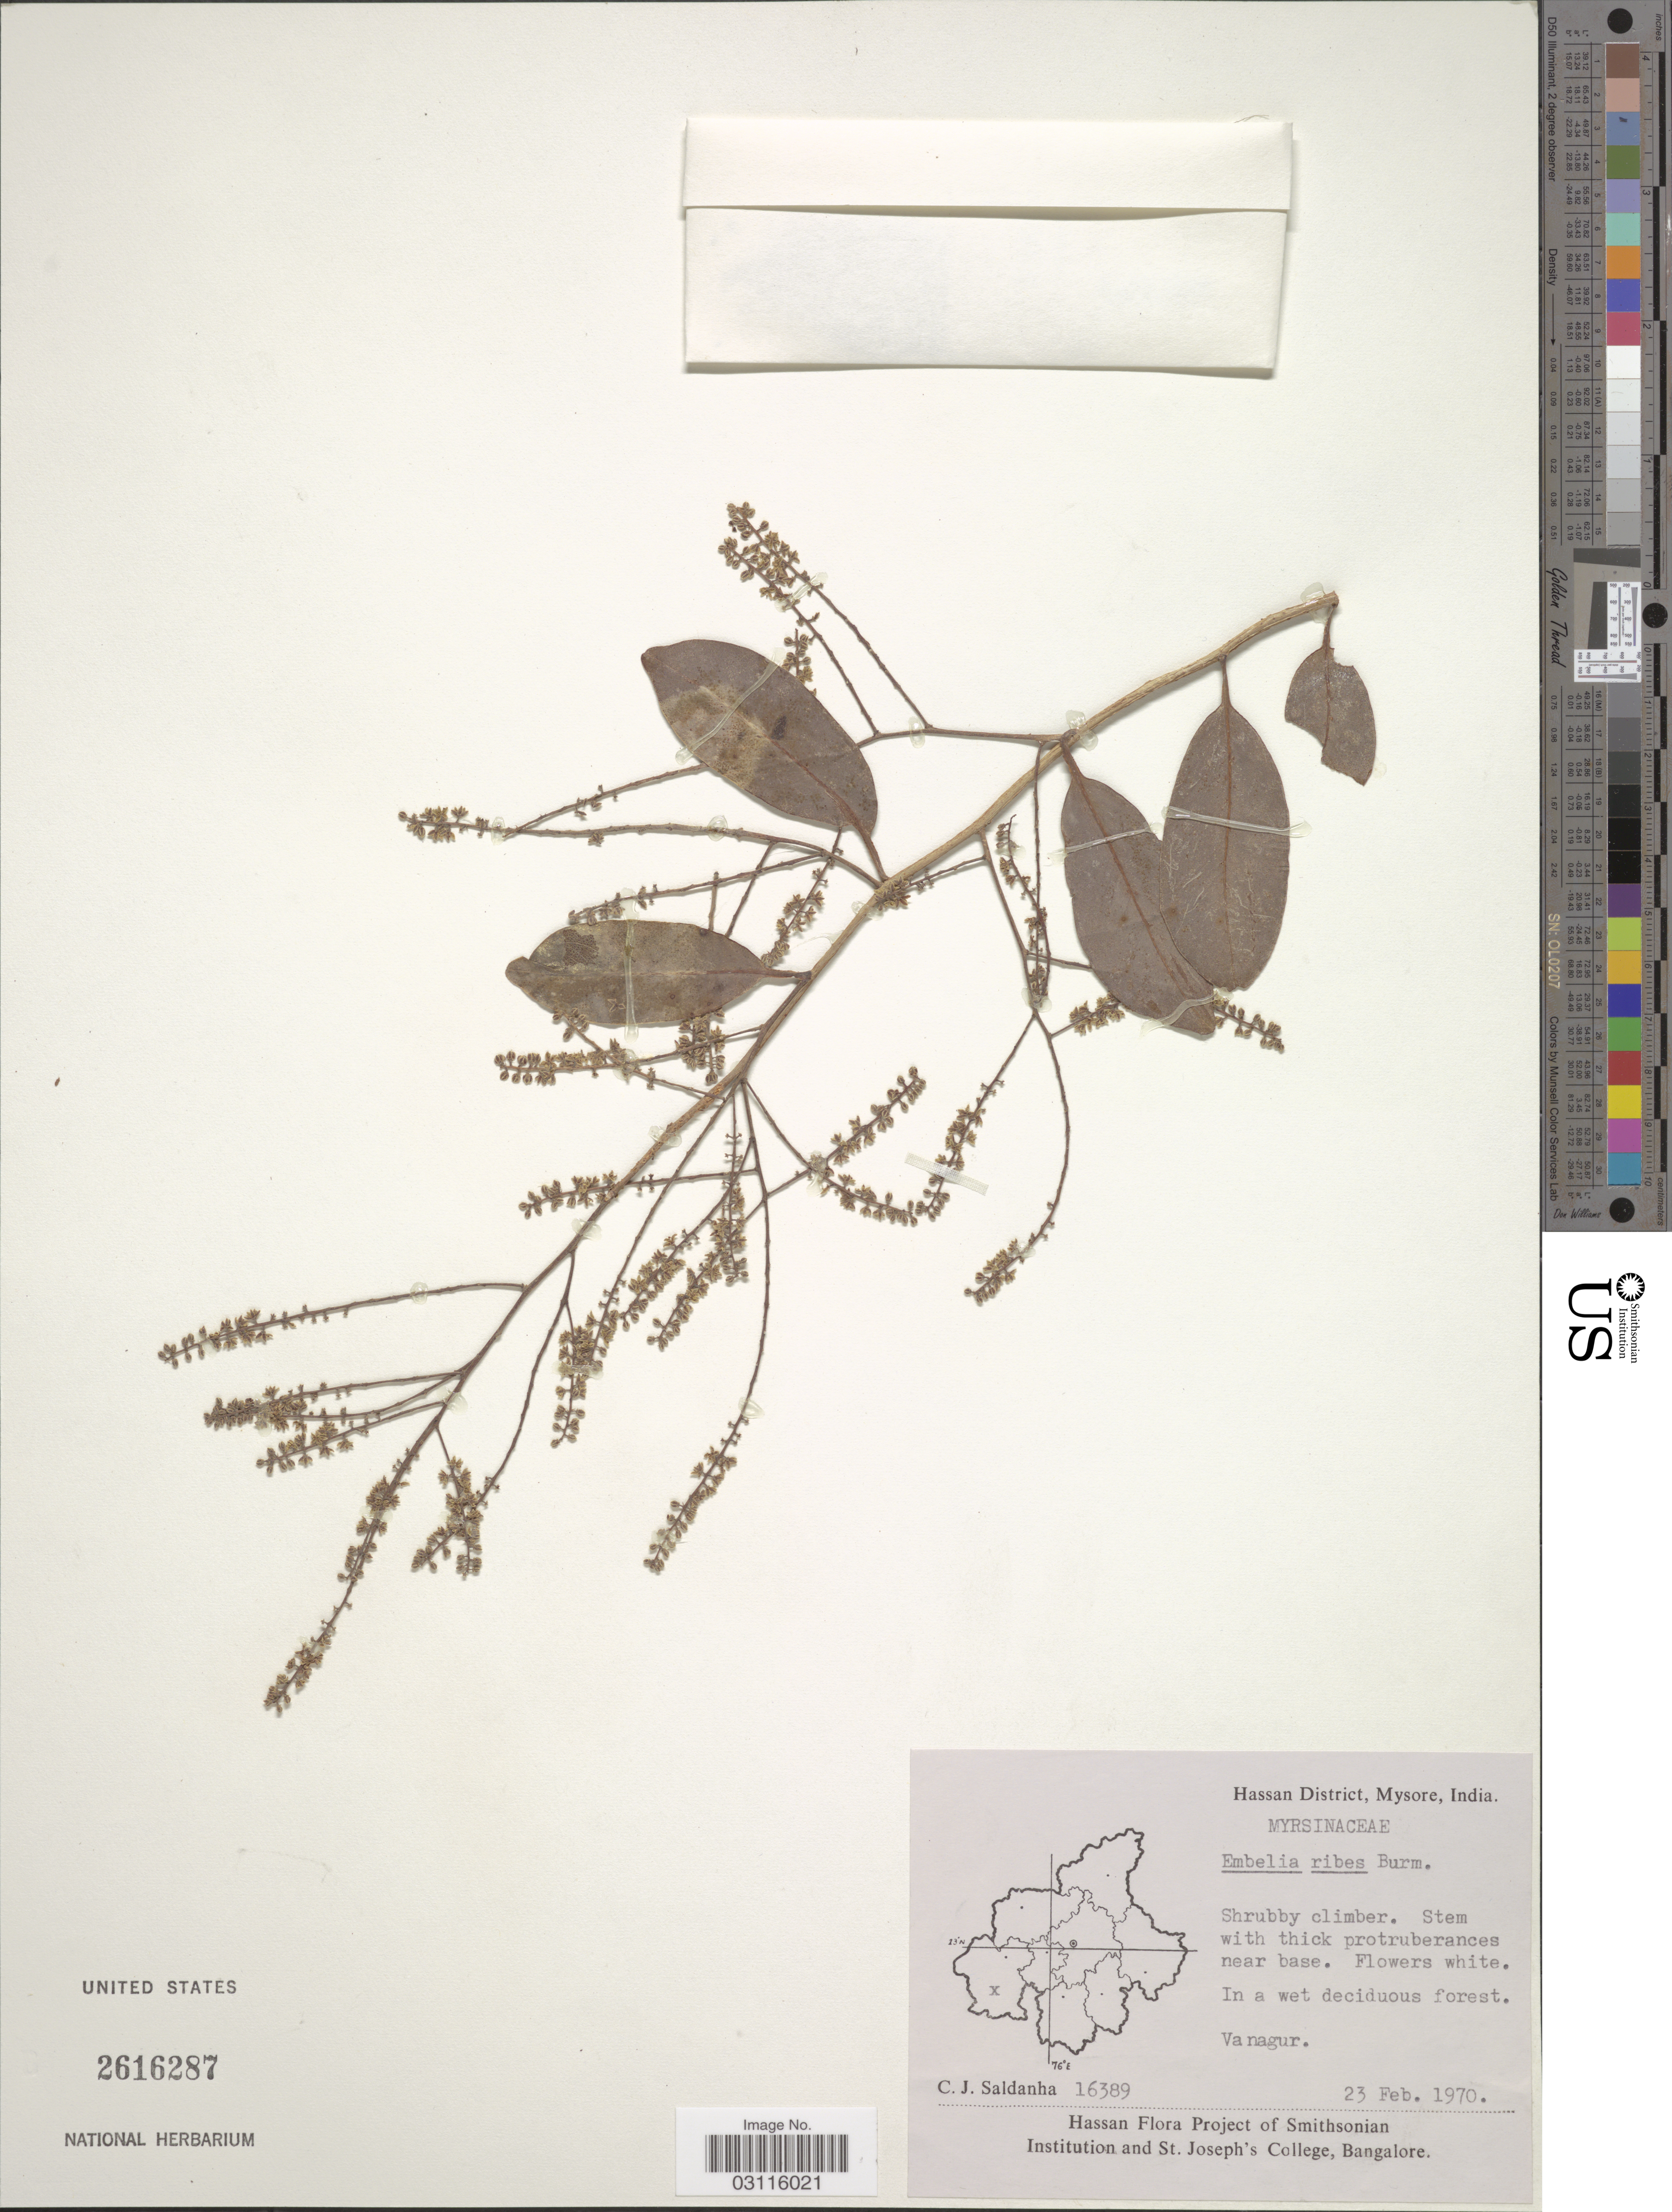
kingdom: Plantae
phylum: Tracheophyta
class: Magnoliopsida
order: Ericales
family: Primulaceae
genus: Embelia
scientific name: Embelia ribes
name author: Burm. f.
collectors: C. J. Saldanha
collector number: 16389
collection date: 1970-02-23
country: India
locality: Hassan District, Mysore, Vanagur.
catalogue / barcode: US 2616287